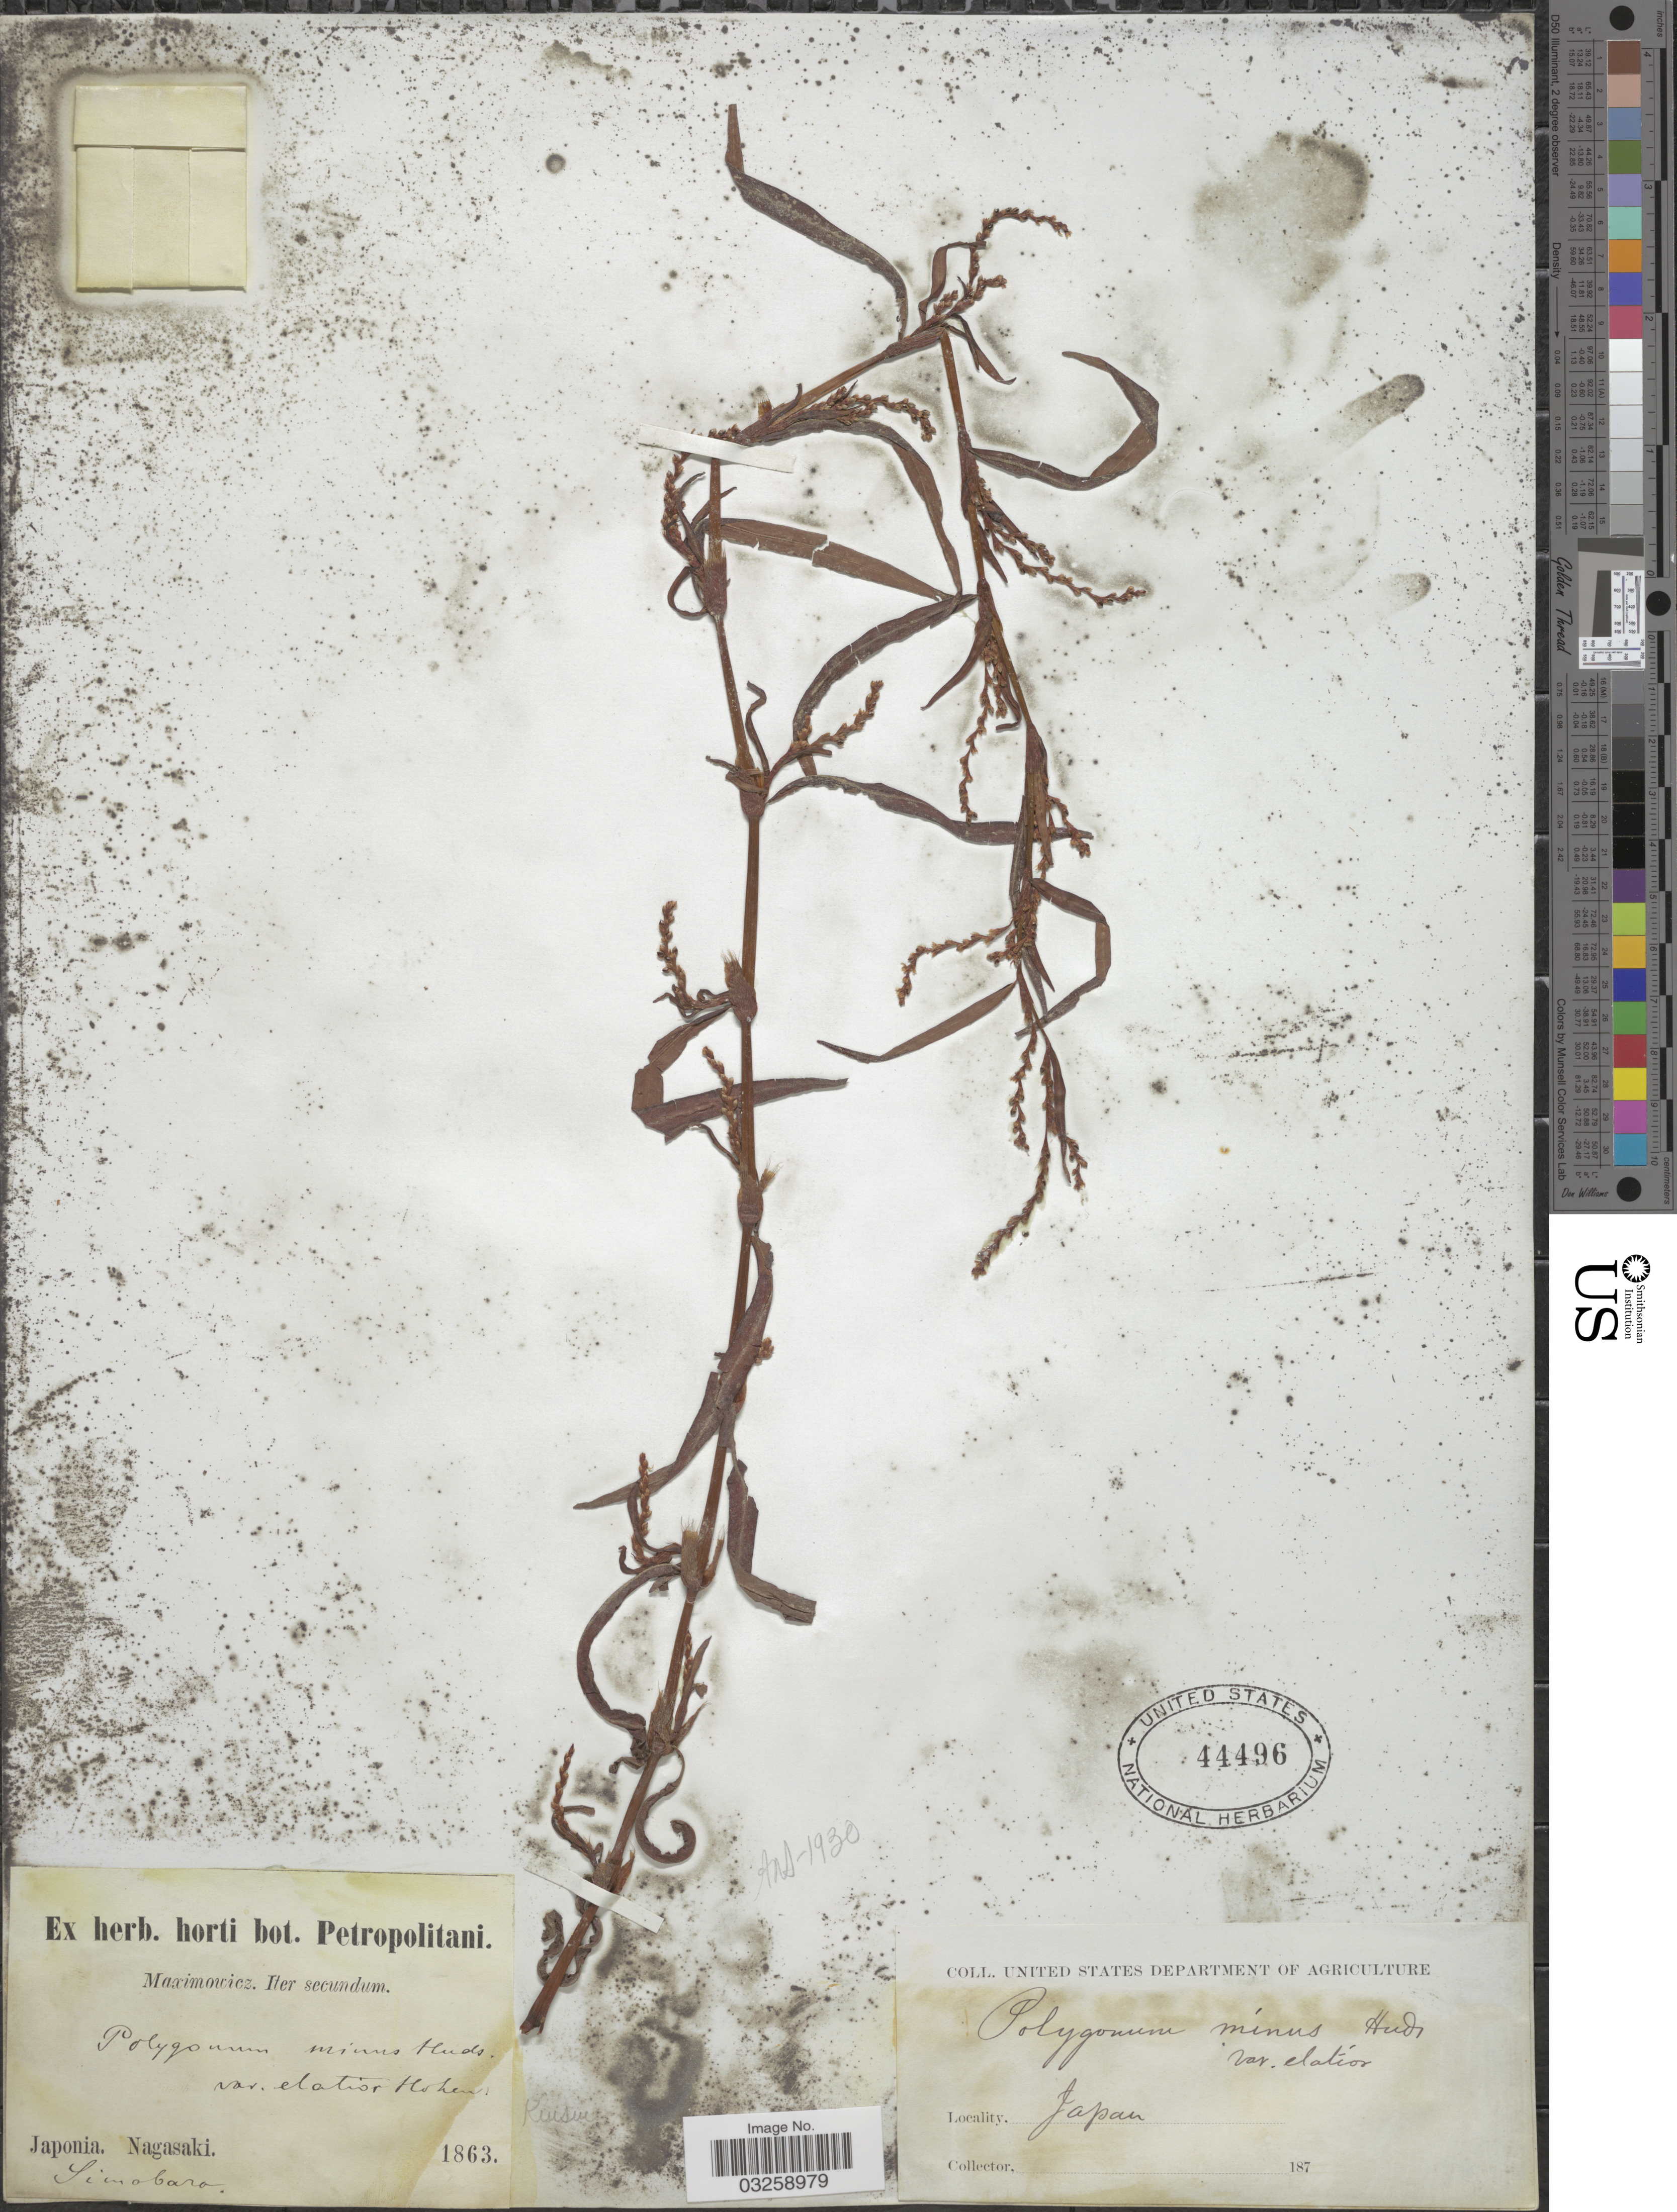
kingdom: Plantae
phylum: Tracheophyta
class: Magnoliopsida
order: Caryophyllales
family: Polygonaceae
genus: Polygonum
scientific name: Polygonum minus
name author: Huds.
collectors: Maximowicz, --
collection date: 1863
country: Japan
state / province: Nagasaki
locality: Simabara.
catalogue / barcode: US 44496